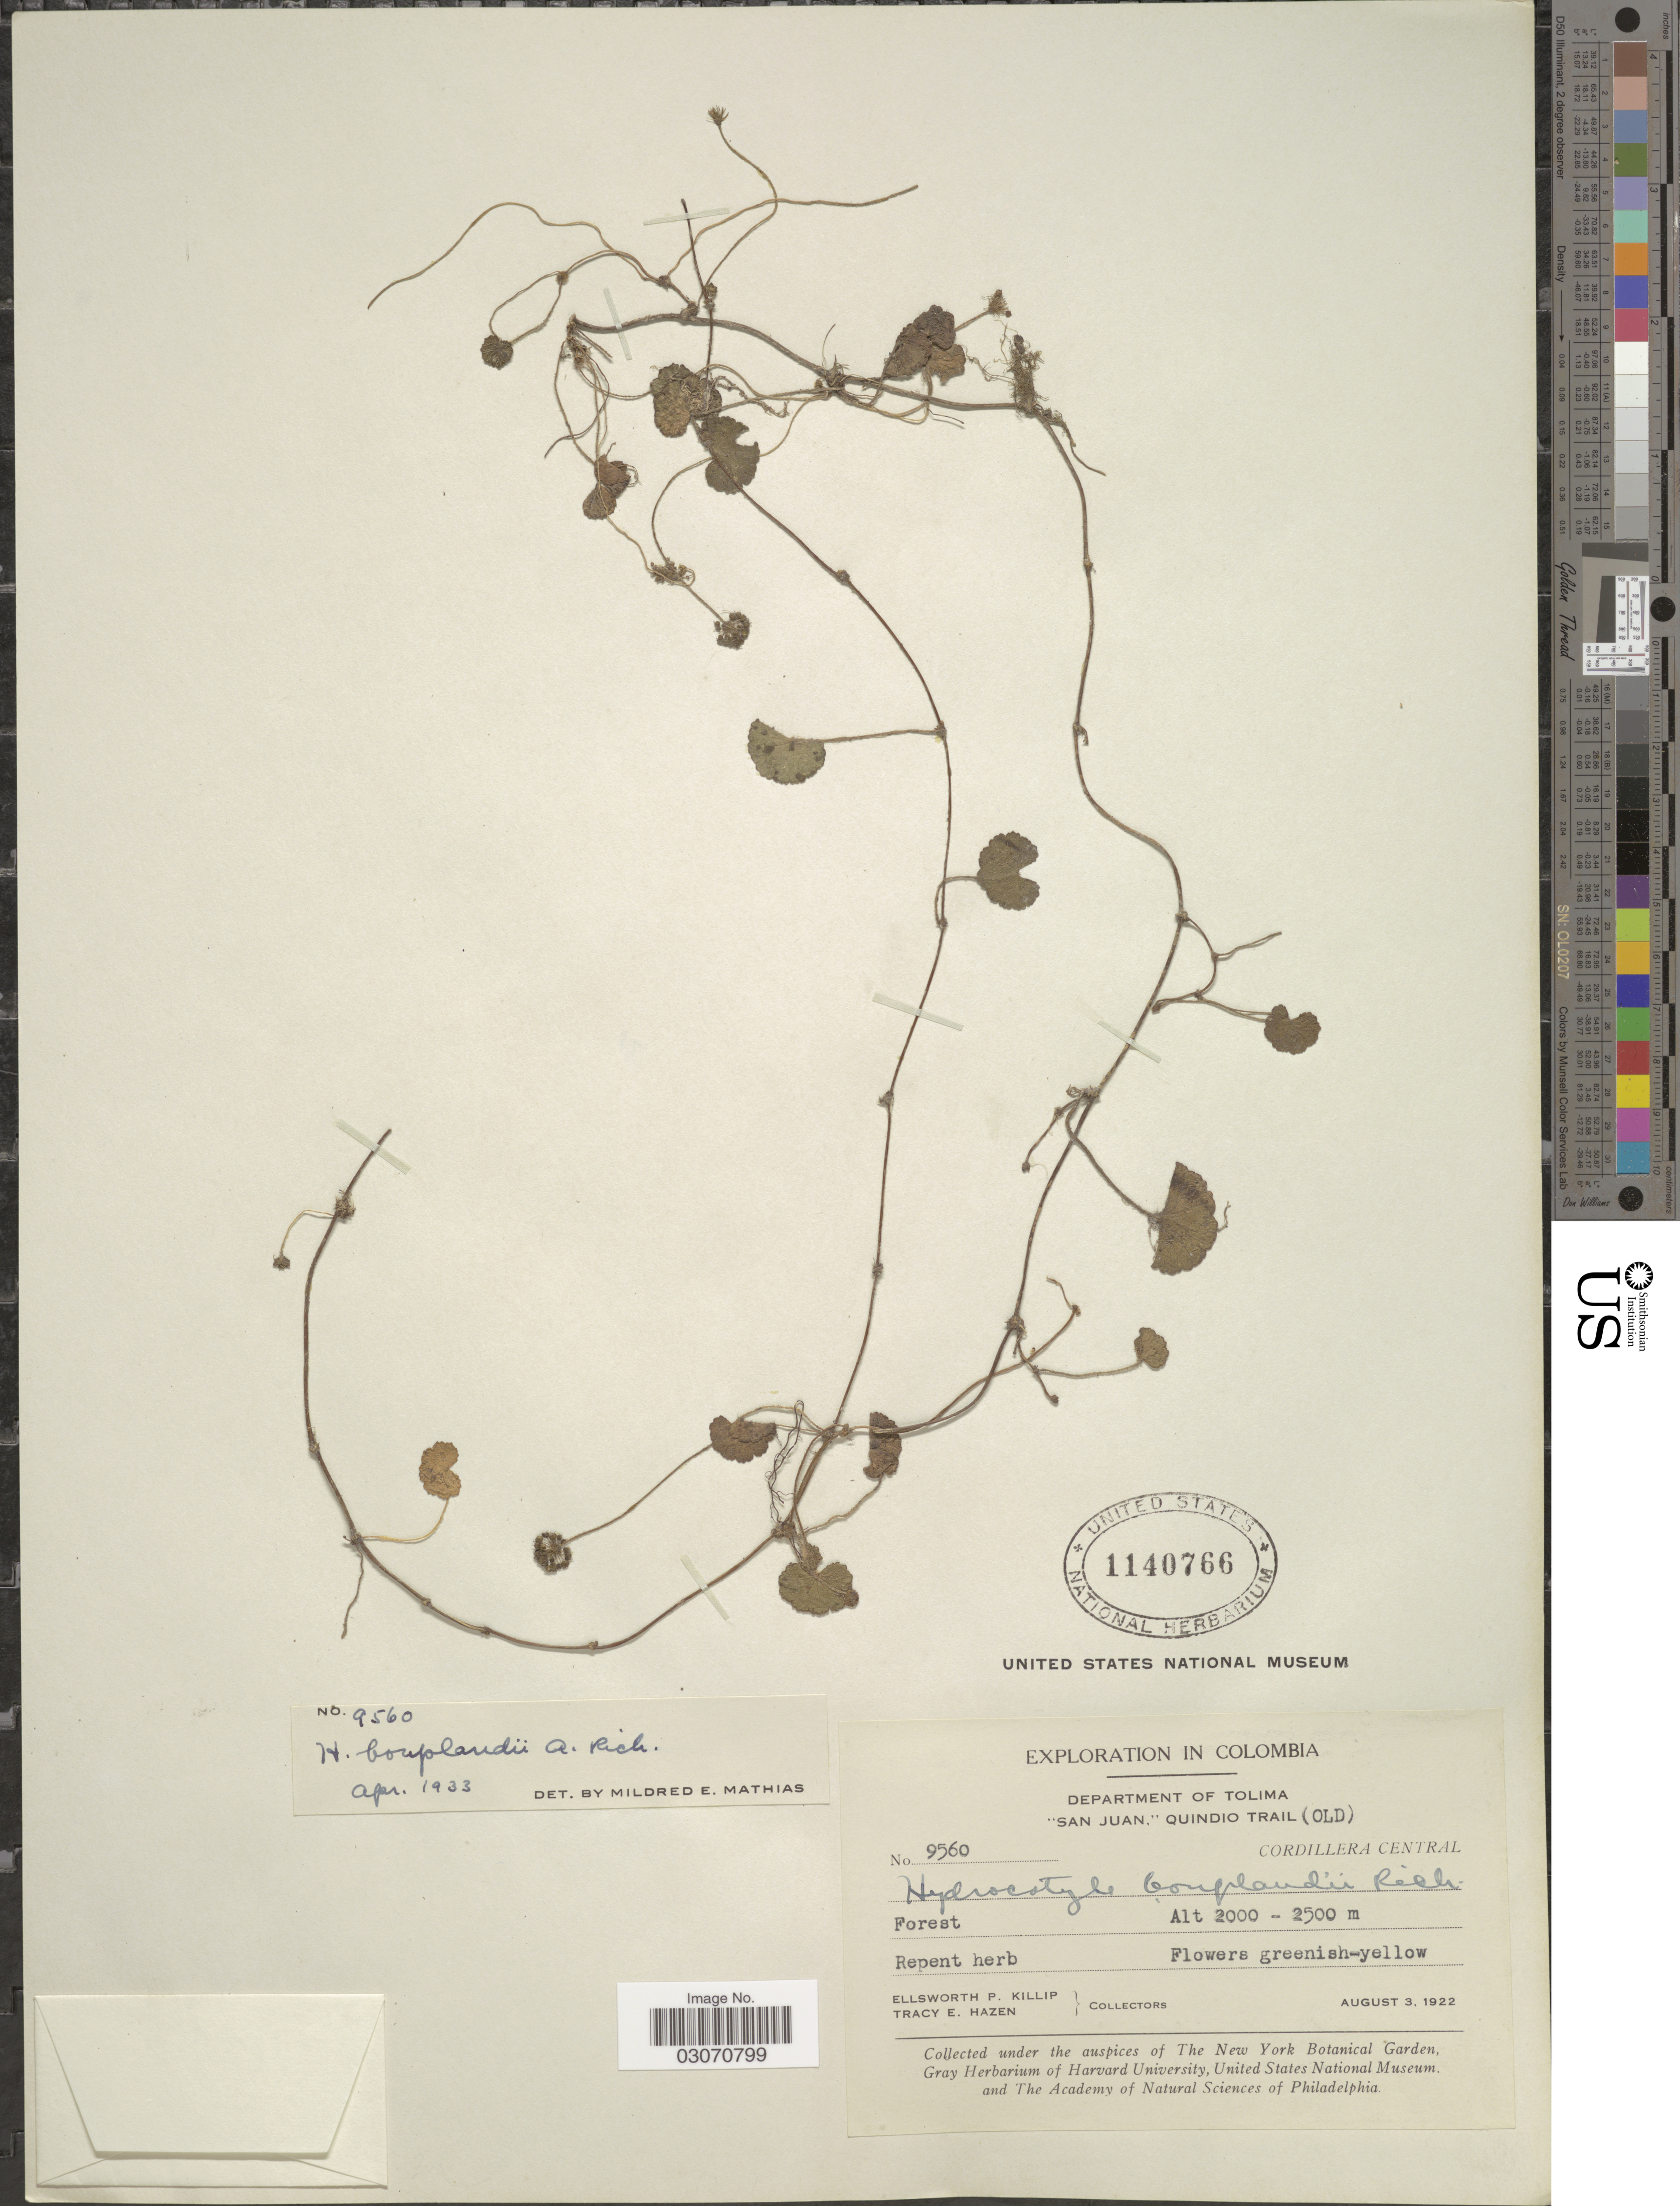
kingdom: Plantae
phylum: Tracheophyta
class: Magnoliopsida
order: Apiales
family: Araliaceae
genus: Hydrocotyle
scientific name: Hydrocotyle bonplandii var. bonplandii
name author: A. Rich.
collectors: E. P. Killip & T. E. Hazen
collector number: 9560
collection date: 1922-08-03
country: Colombia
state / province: Tolima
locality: Department of Tolima 'San Juan,' Cordillera Central Quindio Trail (Old).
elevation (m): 2000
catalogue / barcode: US 1140766